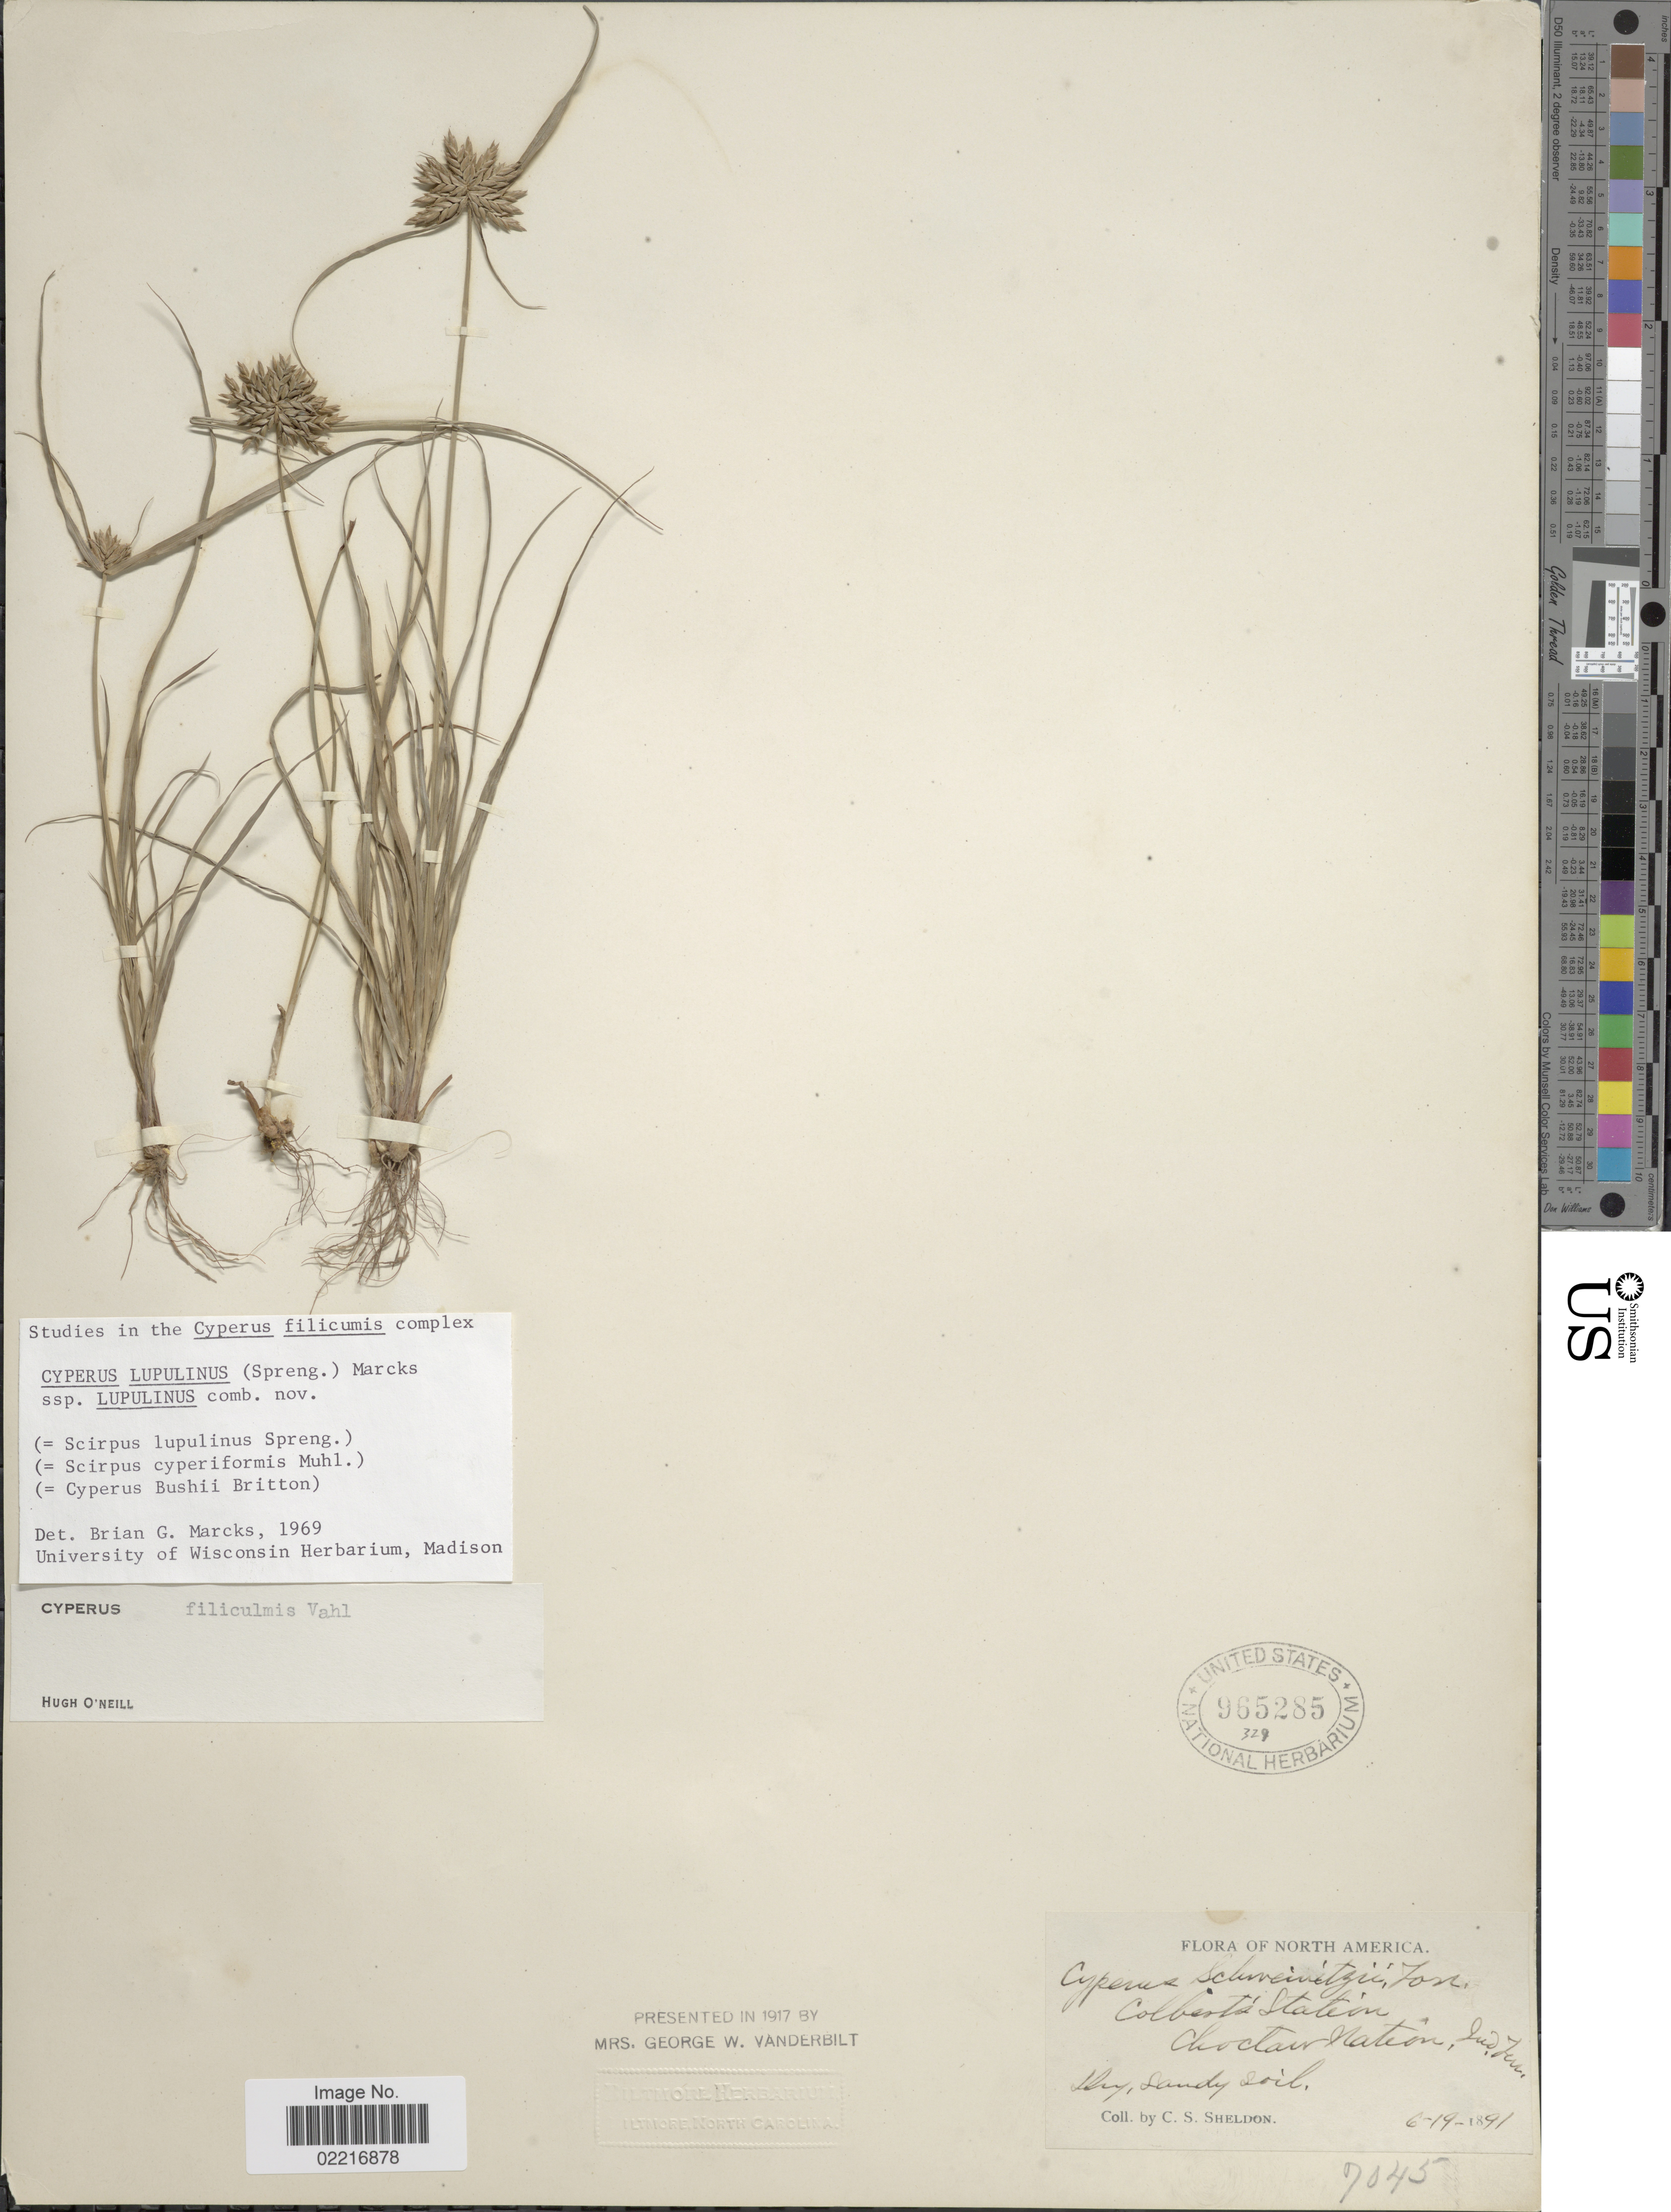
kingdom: Plantae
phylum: Tracheophyta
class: Liliopsida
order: Poales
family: Cyperaceae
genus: Cyperus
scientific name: Cyperus lupulinus subsp. lupulinus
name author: (Spreng.) Marcks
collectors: C. S. Sheldon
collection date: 1891-06-19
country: United States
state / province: Oklahoma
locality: Colbert's Station, Choctaw Nation, Ind. Terr.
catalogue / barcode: US 965285